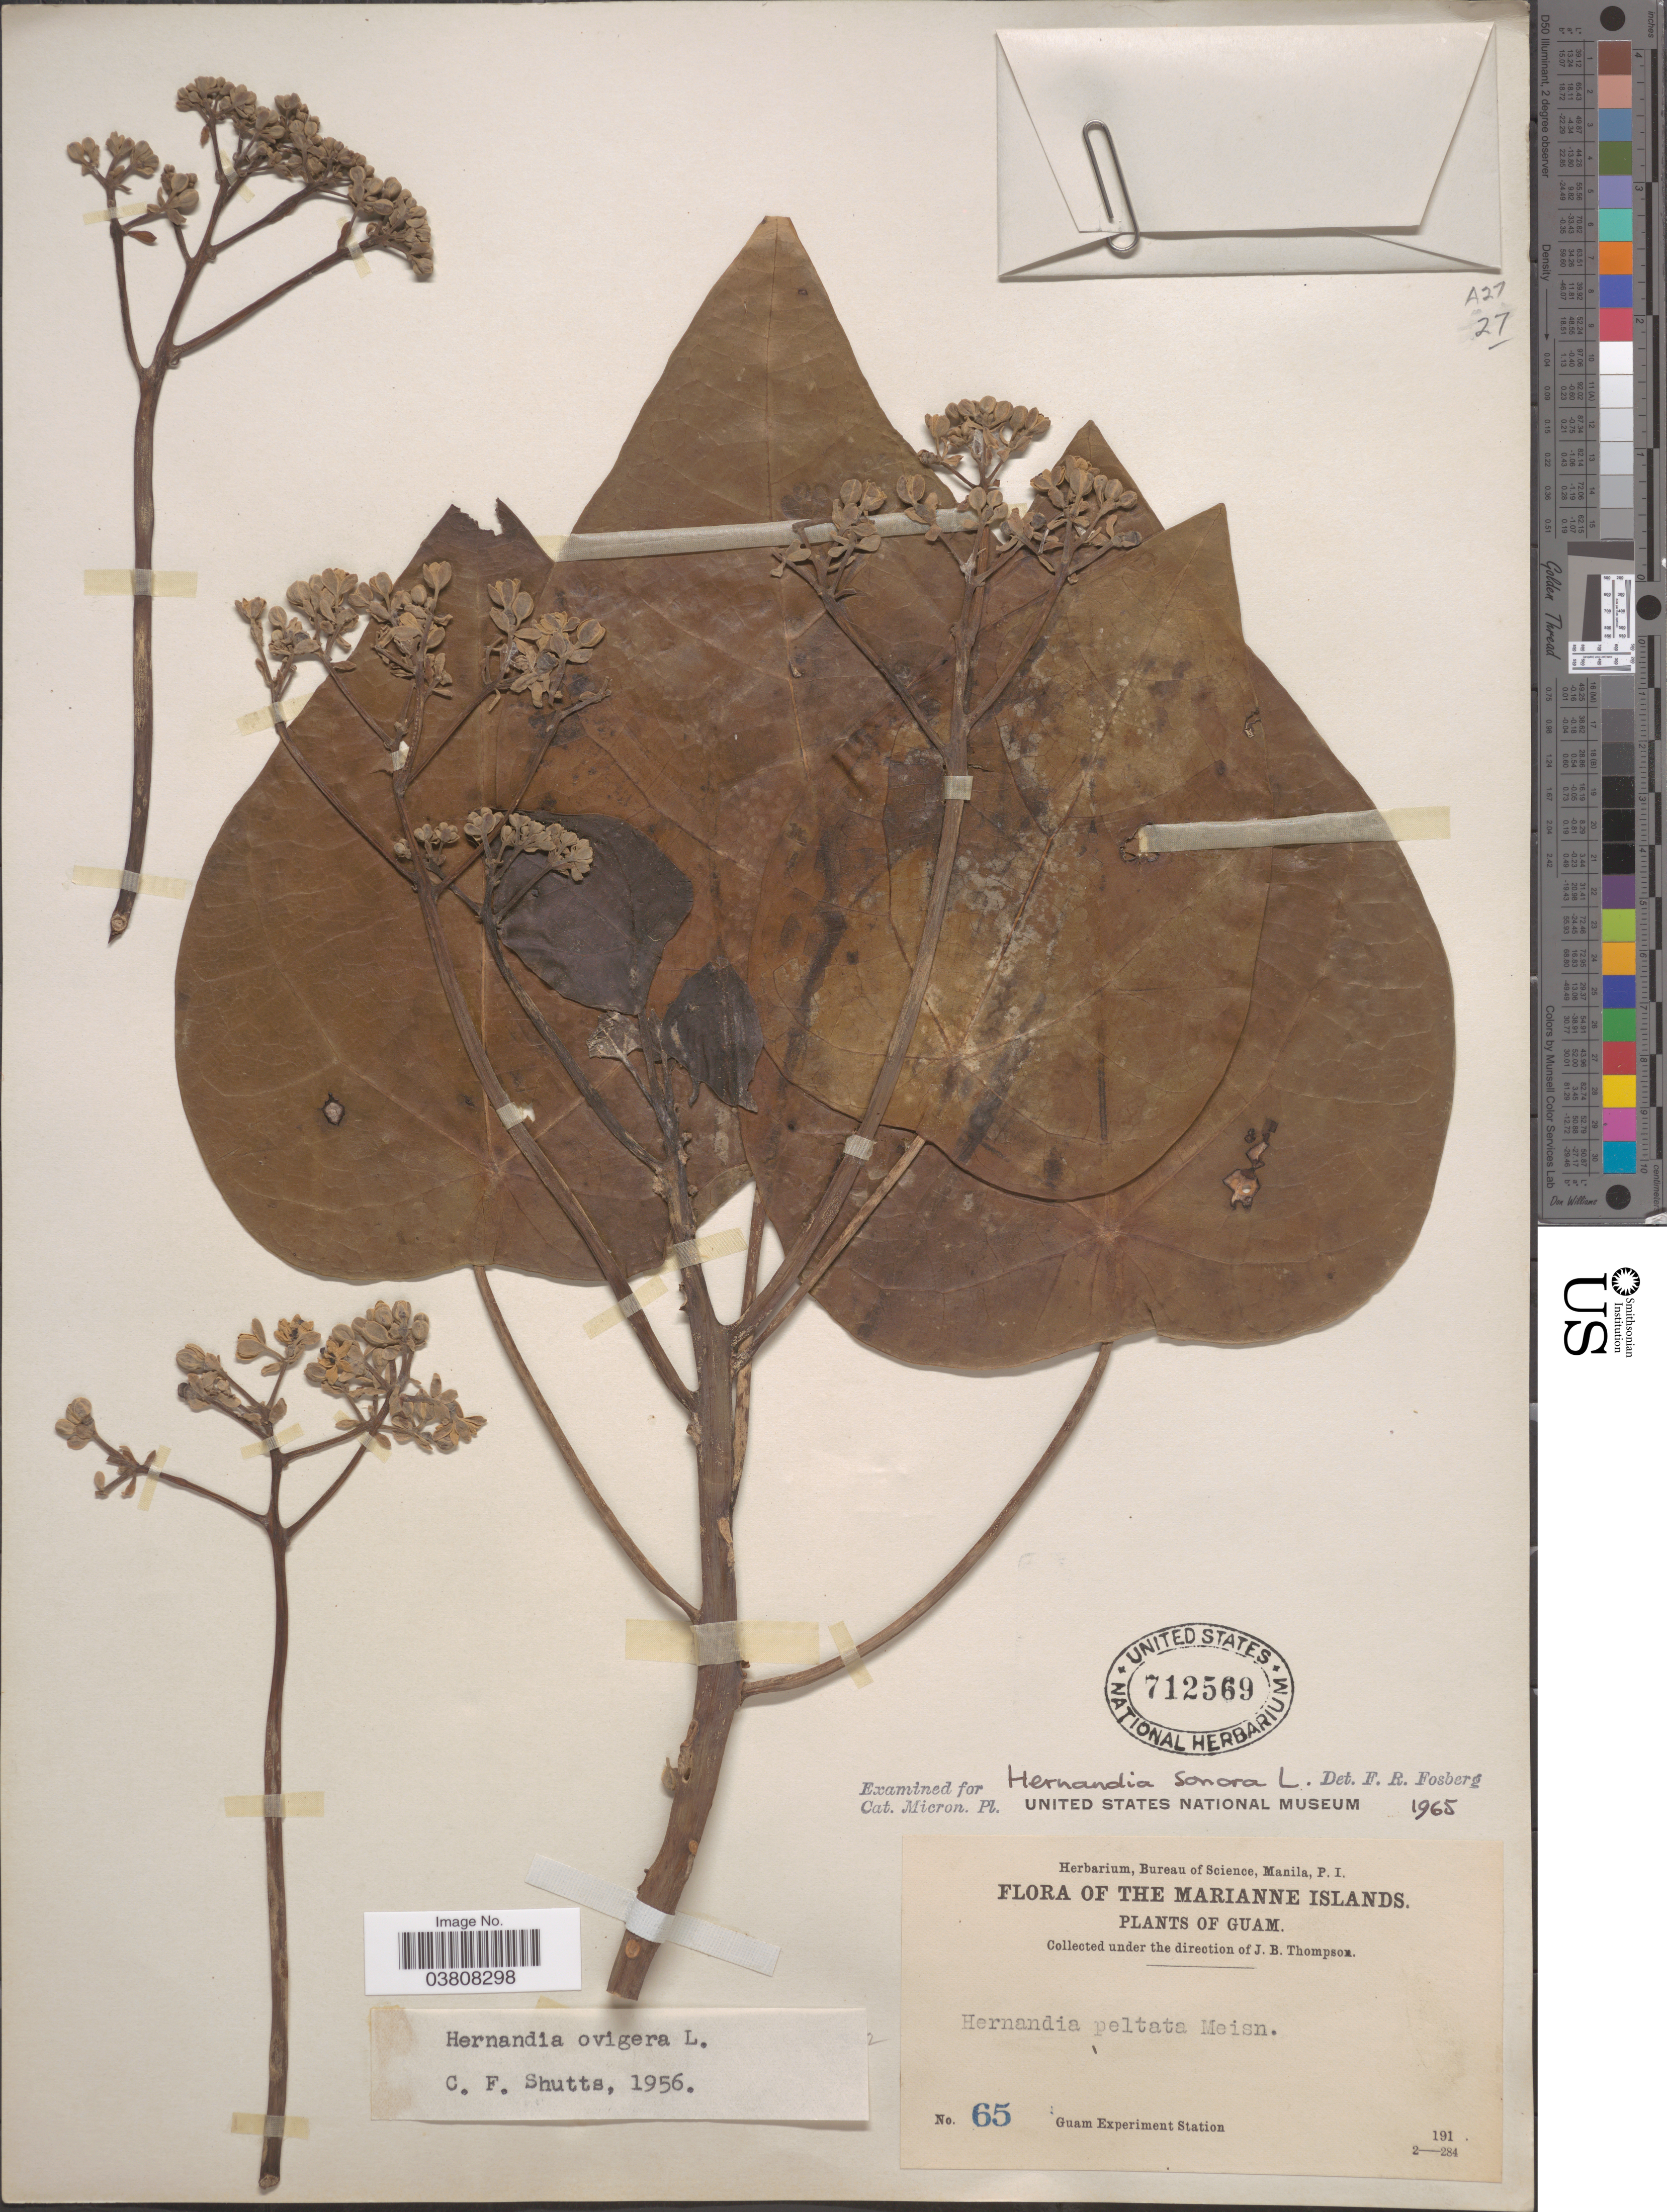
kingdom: Plantae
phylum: Tracheophyta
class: Magnoliopsida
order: Laurales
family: Hernandiaceae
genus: Hernandia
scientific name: Hernandia nymphaeifolia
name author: (C. Presl) Kubitzki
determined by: Strong, Mark T., (BOT), Smithsonian Institution - National Museum of Natural History (UNITED STATES)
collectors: Guam Exp. Sta.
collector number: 65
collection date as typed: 191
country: Guam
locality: The Marianne Islands.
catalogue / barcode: US 712569